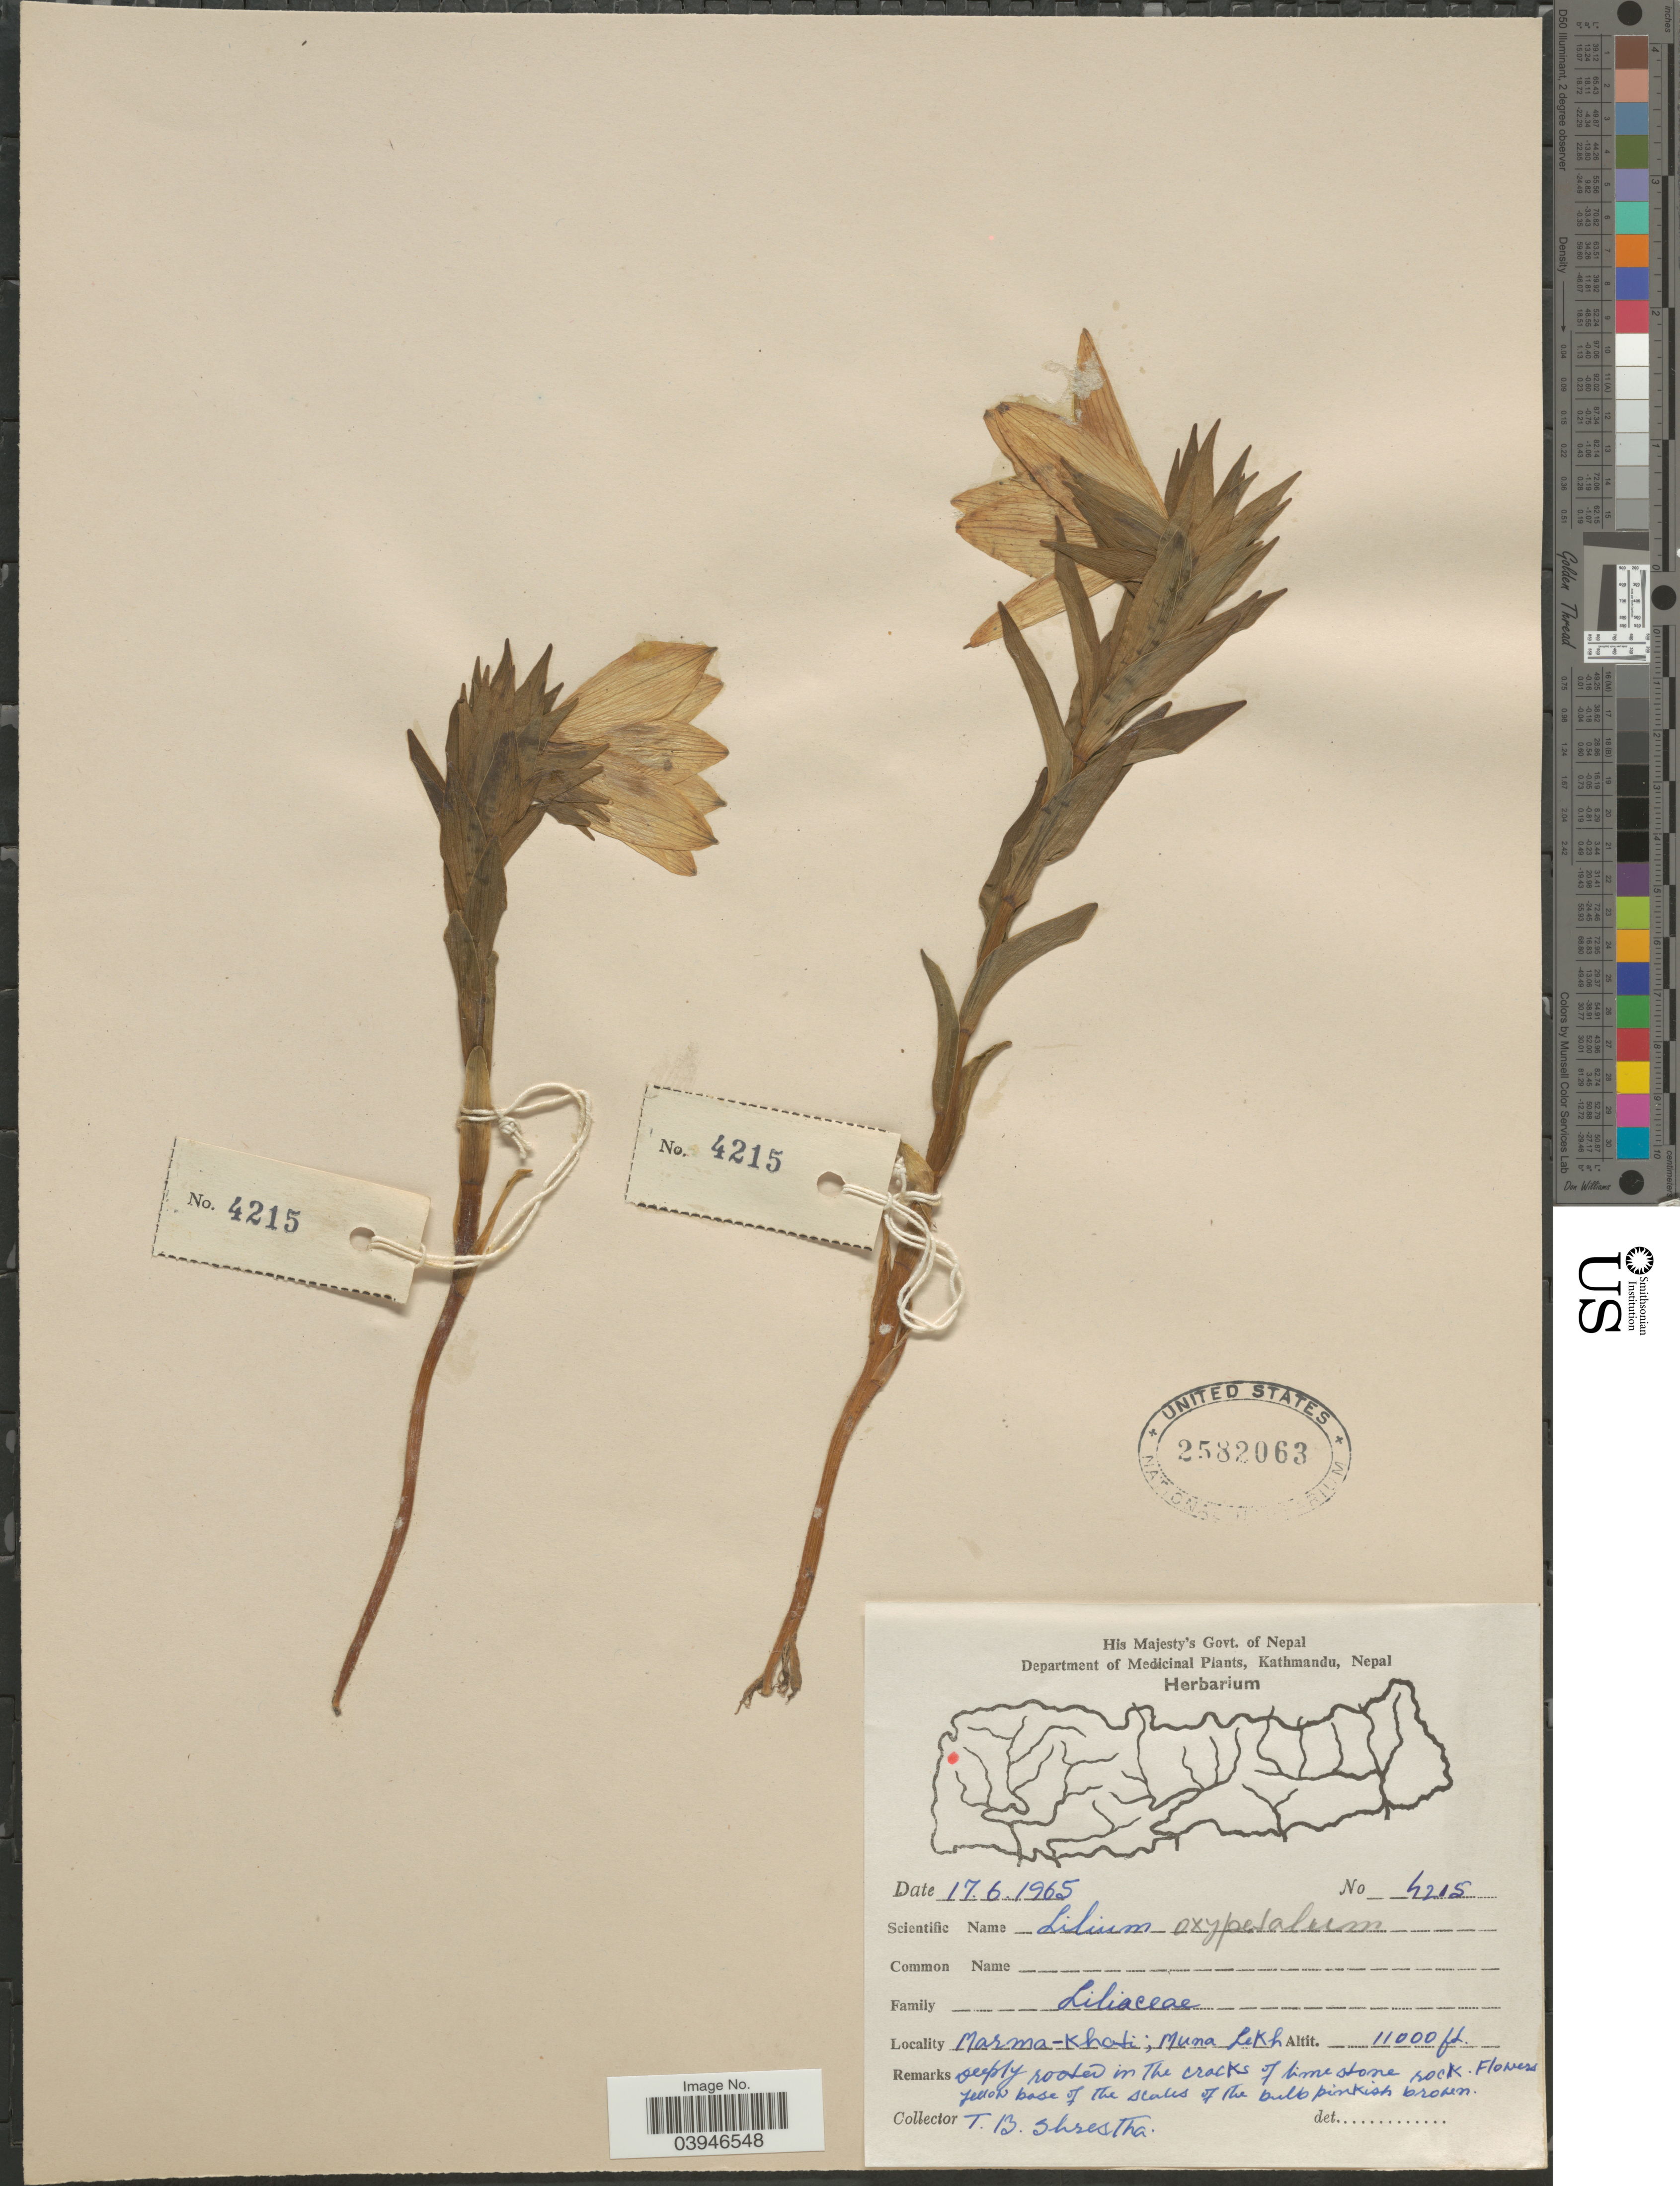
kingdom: Plantae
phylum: Tracheophyta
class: Liliopsida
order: Liliales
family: Liliaceae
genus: Lilium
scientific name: Lilium oxypetalum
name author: (D. Don) Baker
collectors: T. B. Shrestha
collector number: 4215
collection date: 1965-06-17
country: Nepal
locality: Marma-Khoti [interpreted]; Muna Lekh.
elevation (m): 3353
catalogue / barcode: US 2582063